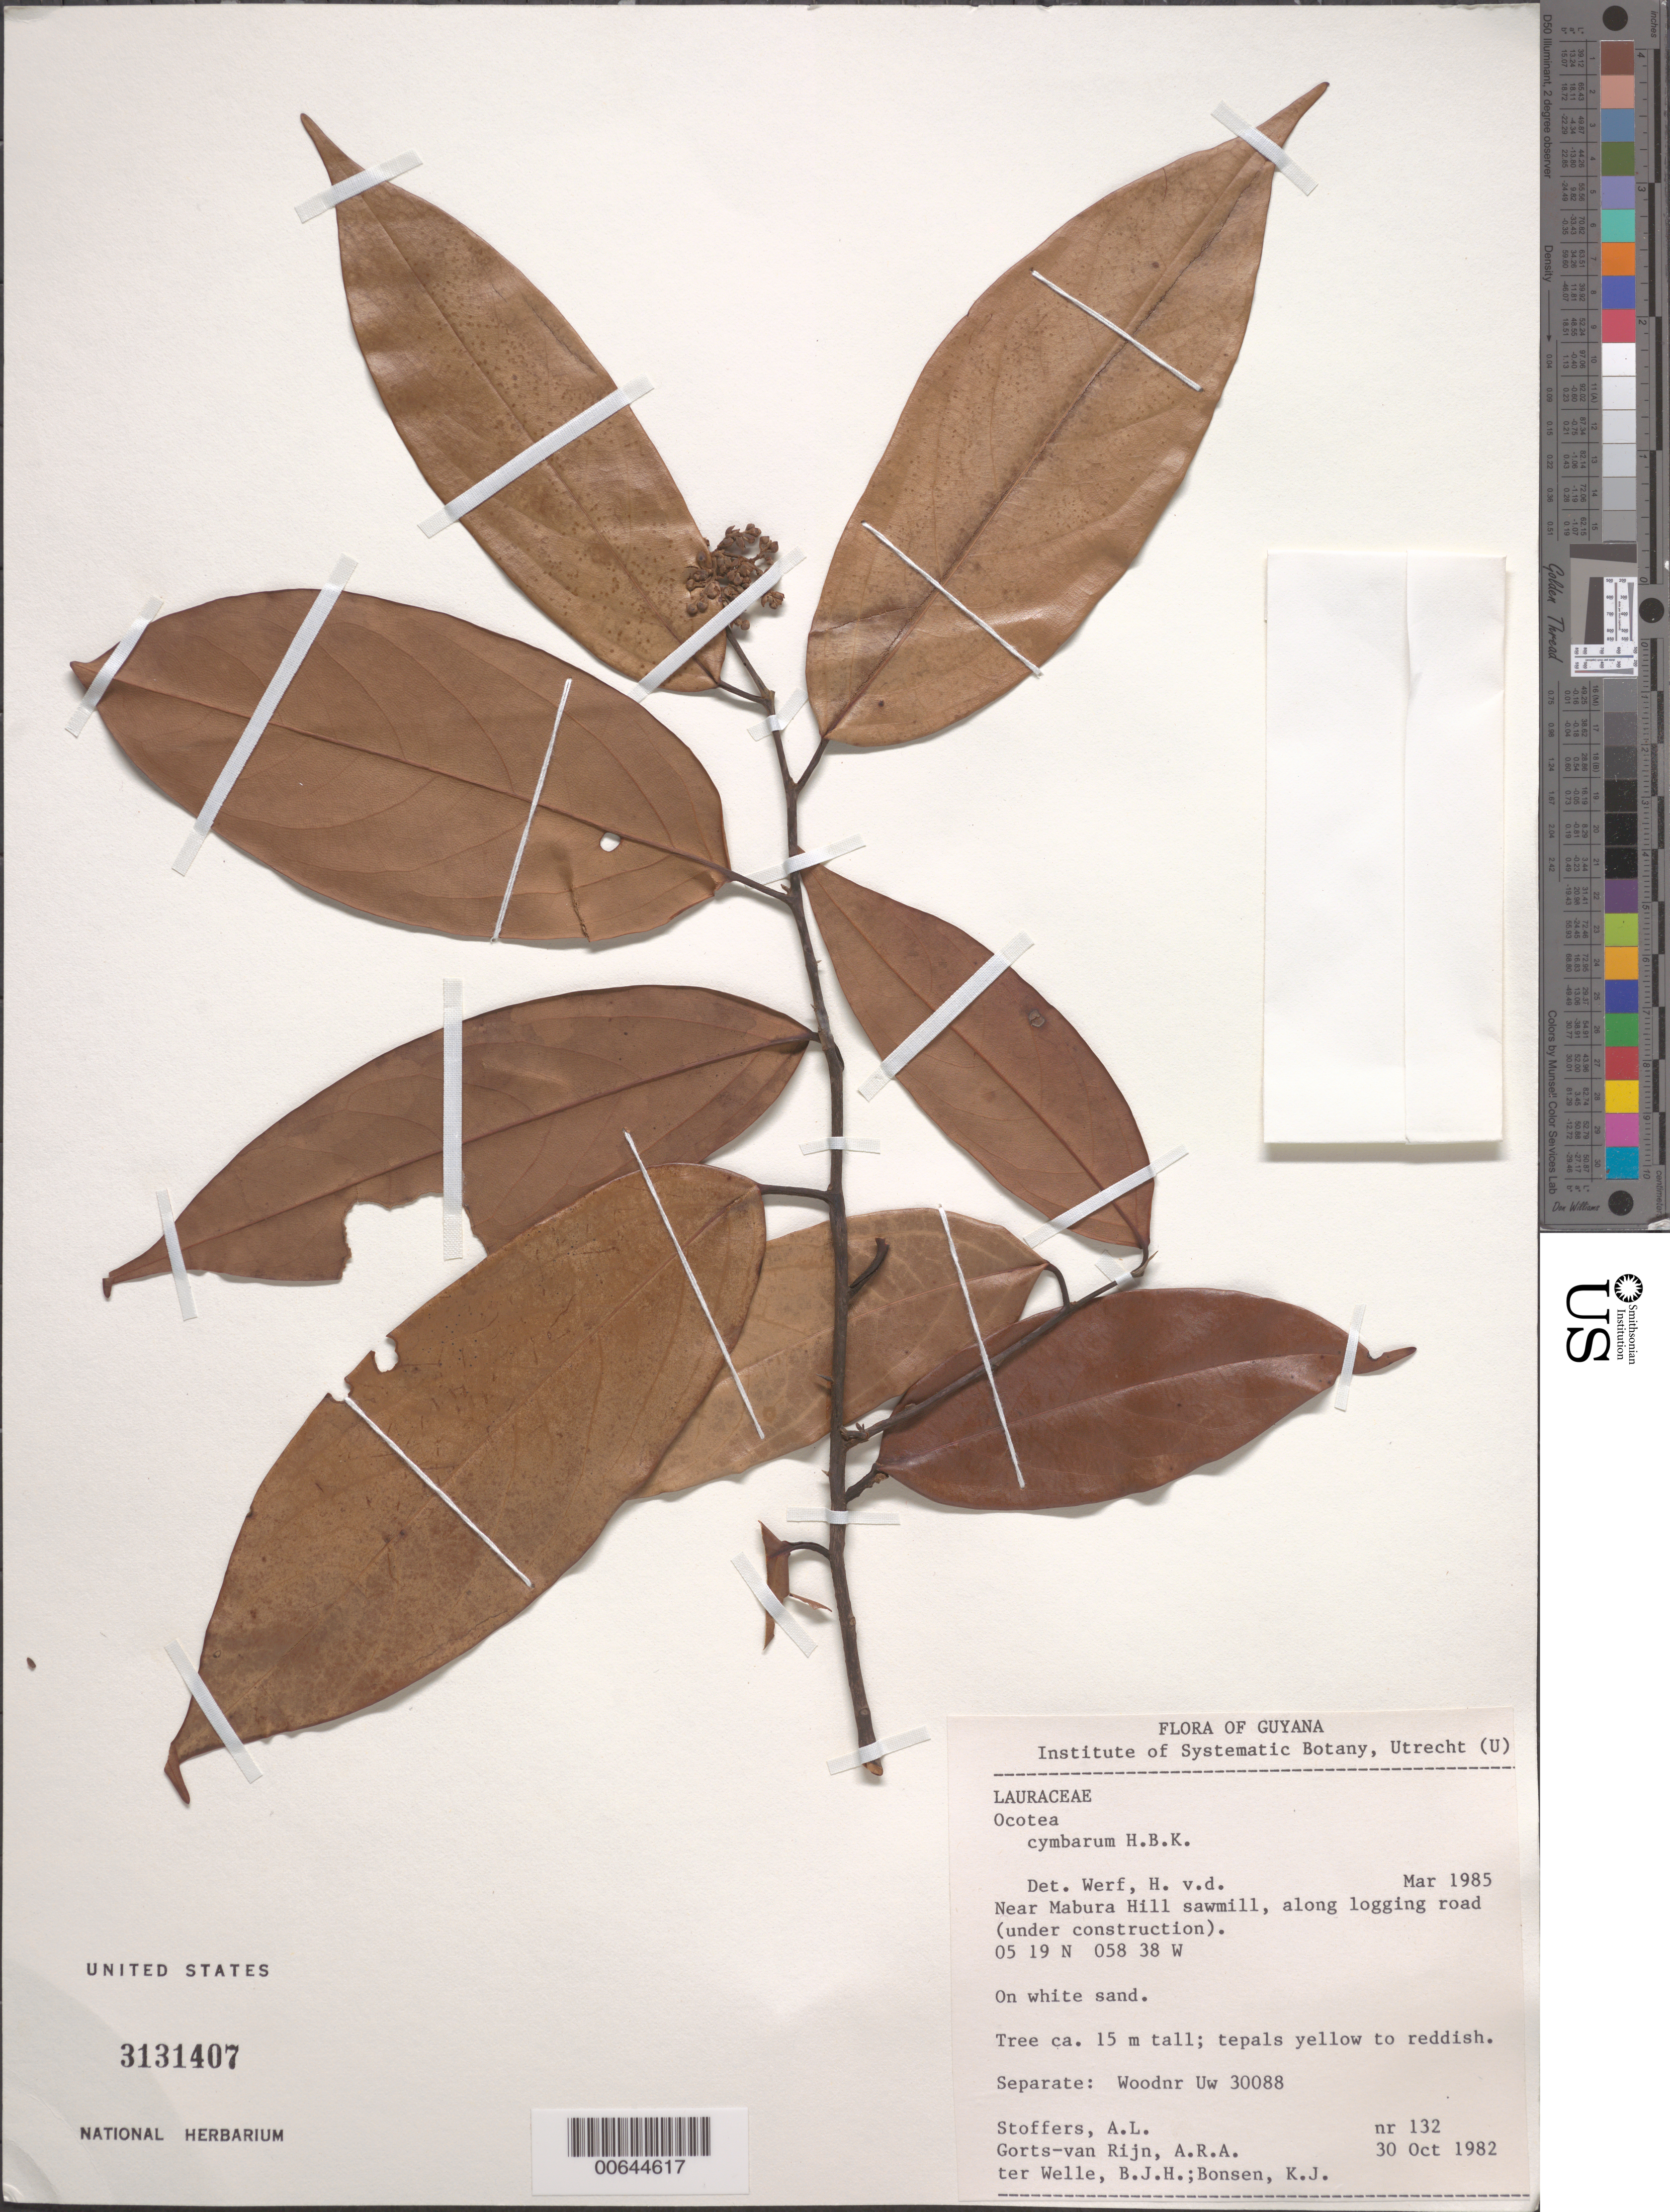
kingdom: Plantae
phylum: Tracheophyta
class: Magnoliopsida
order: Laurales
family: Lauraceae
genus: Ocotea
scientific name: Ocotea discrepens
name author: C.K. Allen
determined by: van der Werff, H., (MO), Missouri Botanical Garden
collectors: A. Stoffers, A. .R. A. Görts-van Rijn, B. Welle & K. Bonsen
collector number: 132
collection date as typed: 30-Oct-82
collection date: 1982-10-30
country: Guyana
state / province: U. Demerara-Berbice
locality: Mabura Hill, near sawmill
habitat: Along logging road (under construction), on white sand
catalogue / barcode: US 3131407